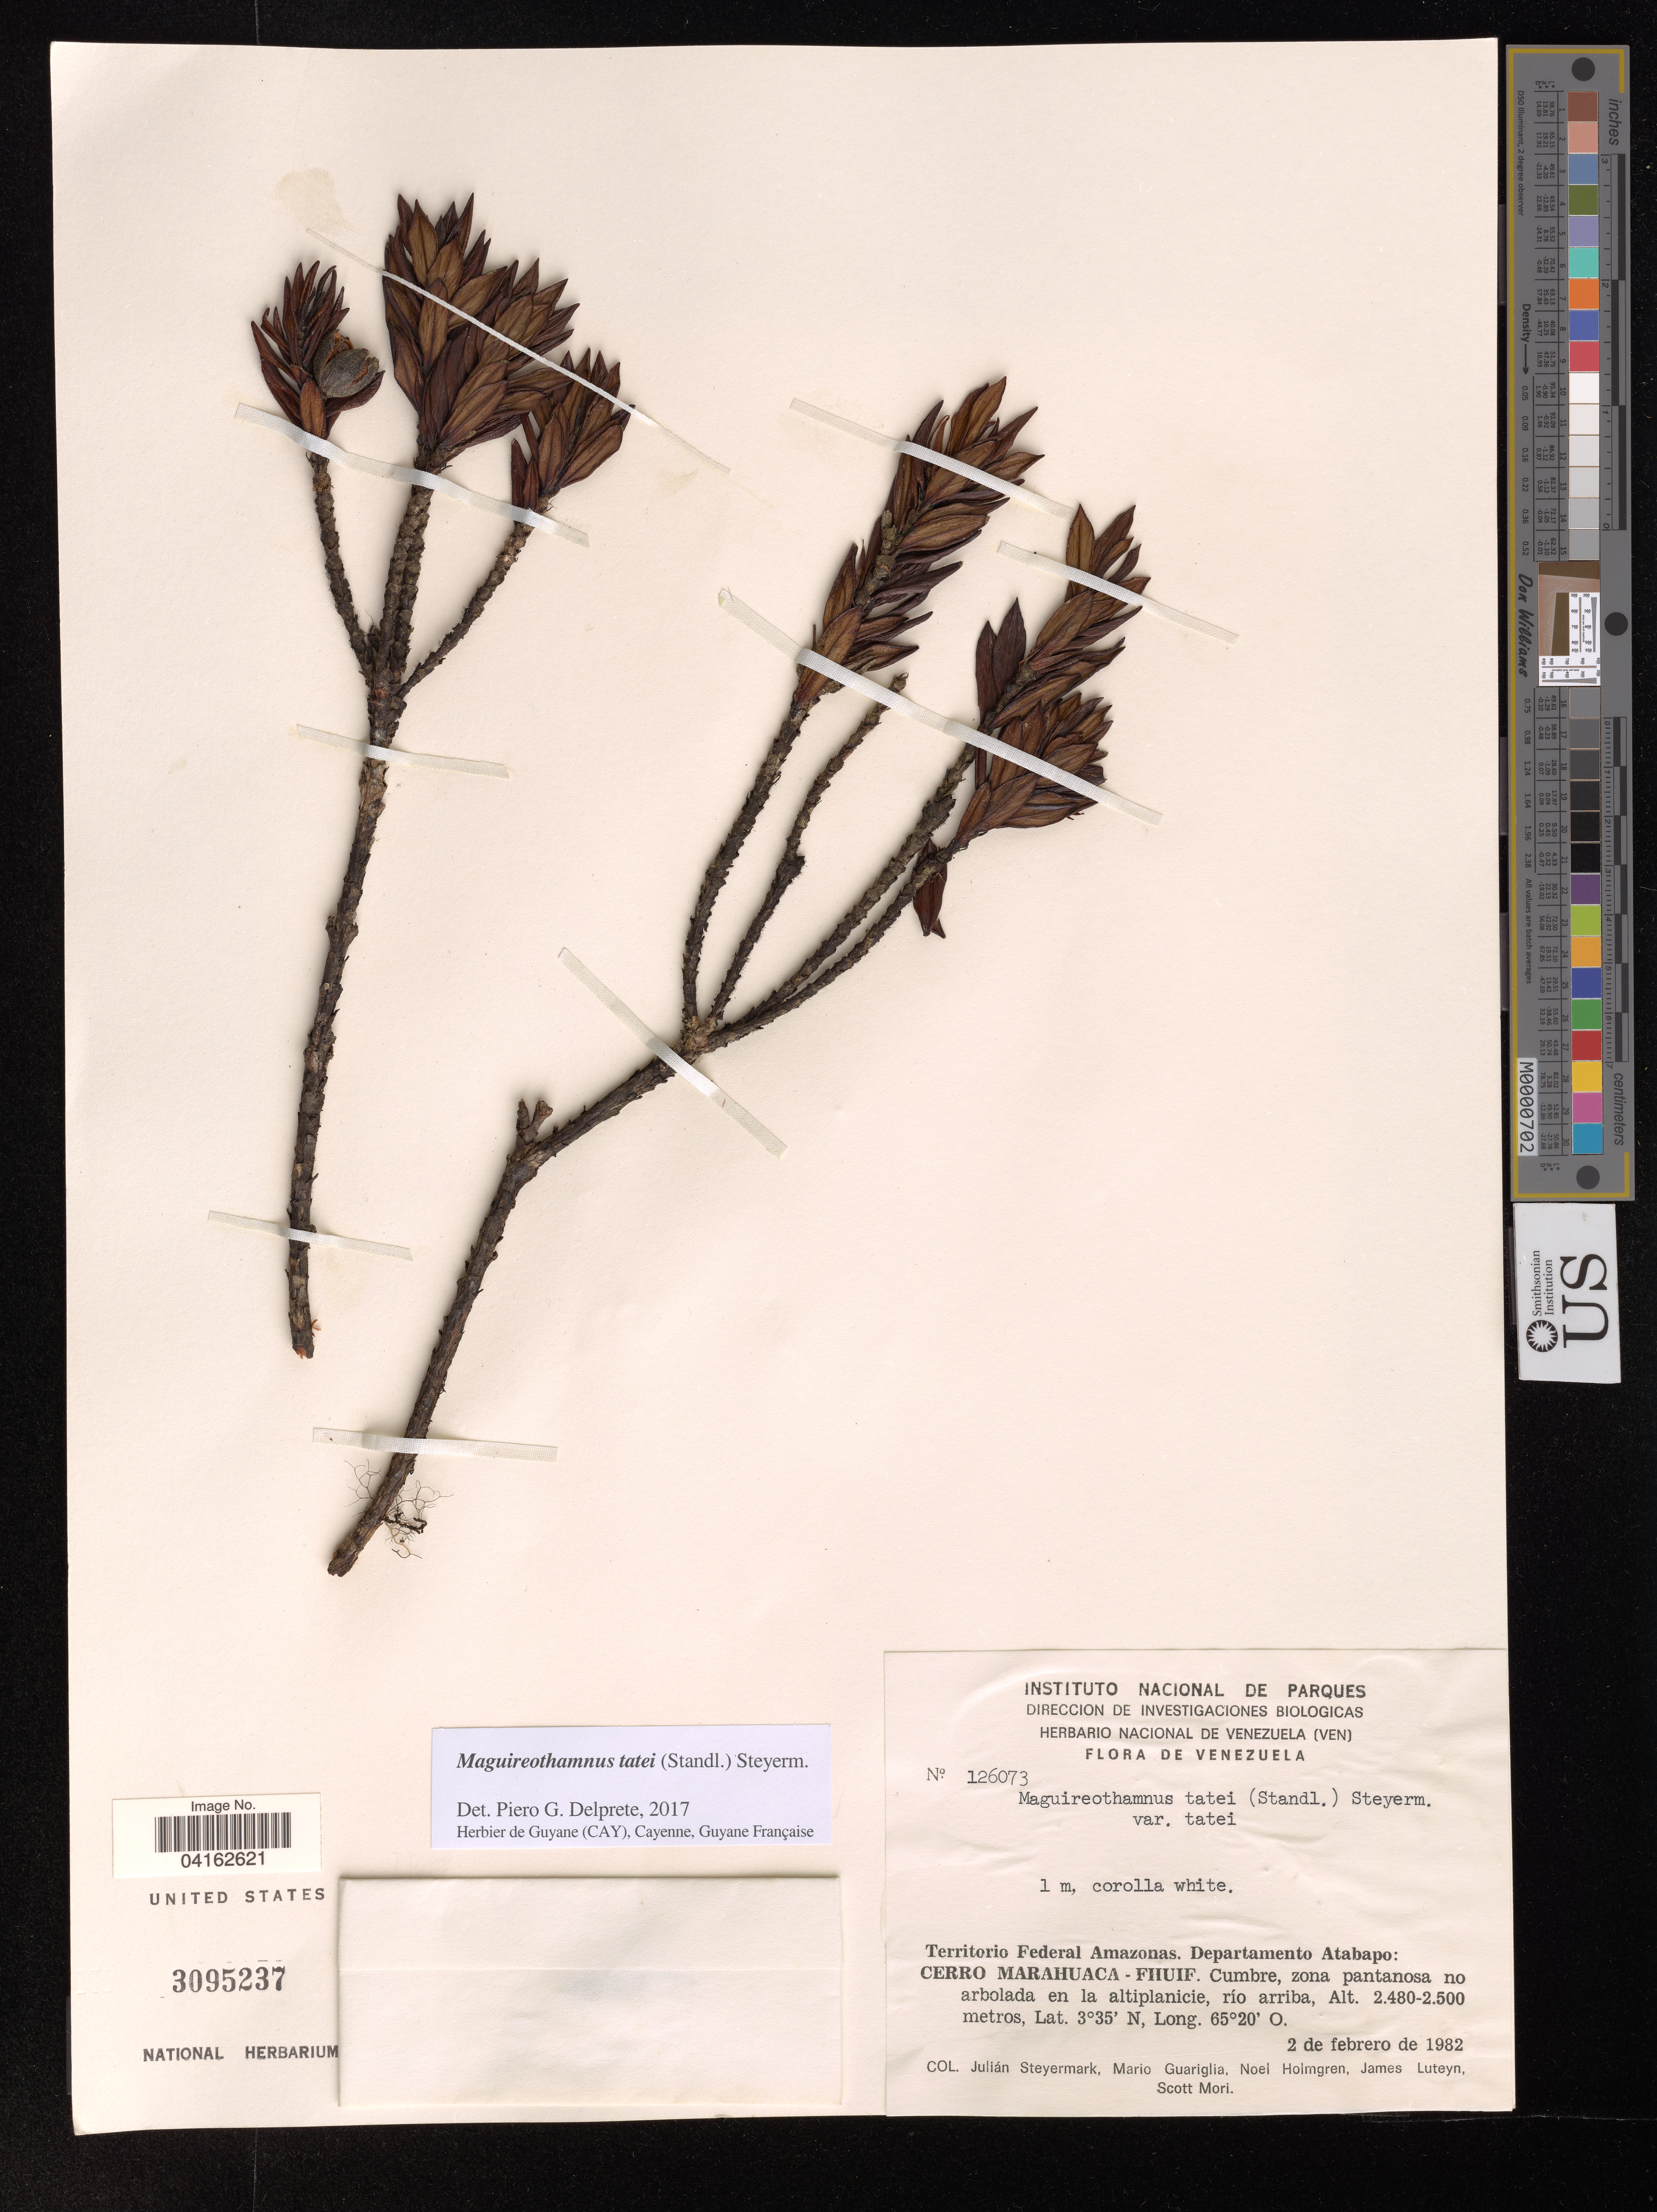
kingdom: Plantae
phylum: Tracheophyta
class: Magnoliopsida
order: Gentianales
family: Rubiaceae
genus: Maguireothamnus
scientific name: Maguireothamnus tatei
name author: (Standl.) Steyerm.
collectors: J. Steyermark, M. Guariglia, N. H. Holmgren & J. L. Luteyn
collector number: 126073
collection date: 1982-02-02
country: Venezuela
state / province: Amazonas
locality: Departamento Atabapo: Cerro Marahuaca - Fhuif.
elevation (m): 2.48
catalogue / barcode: US 3095237